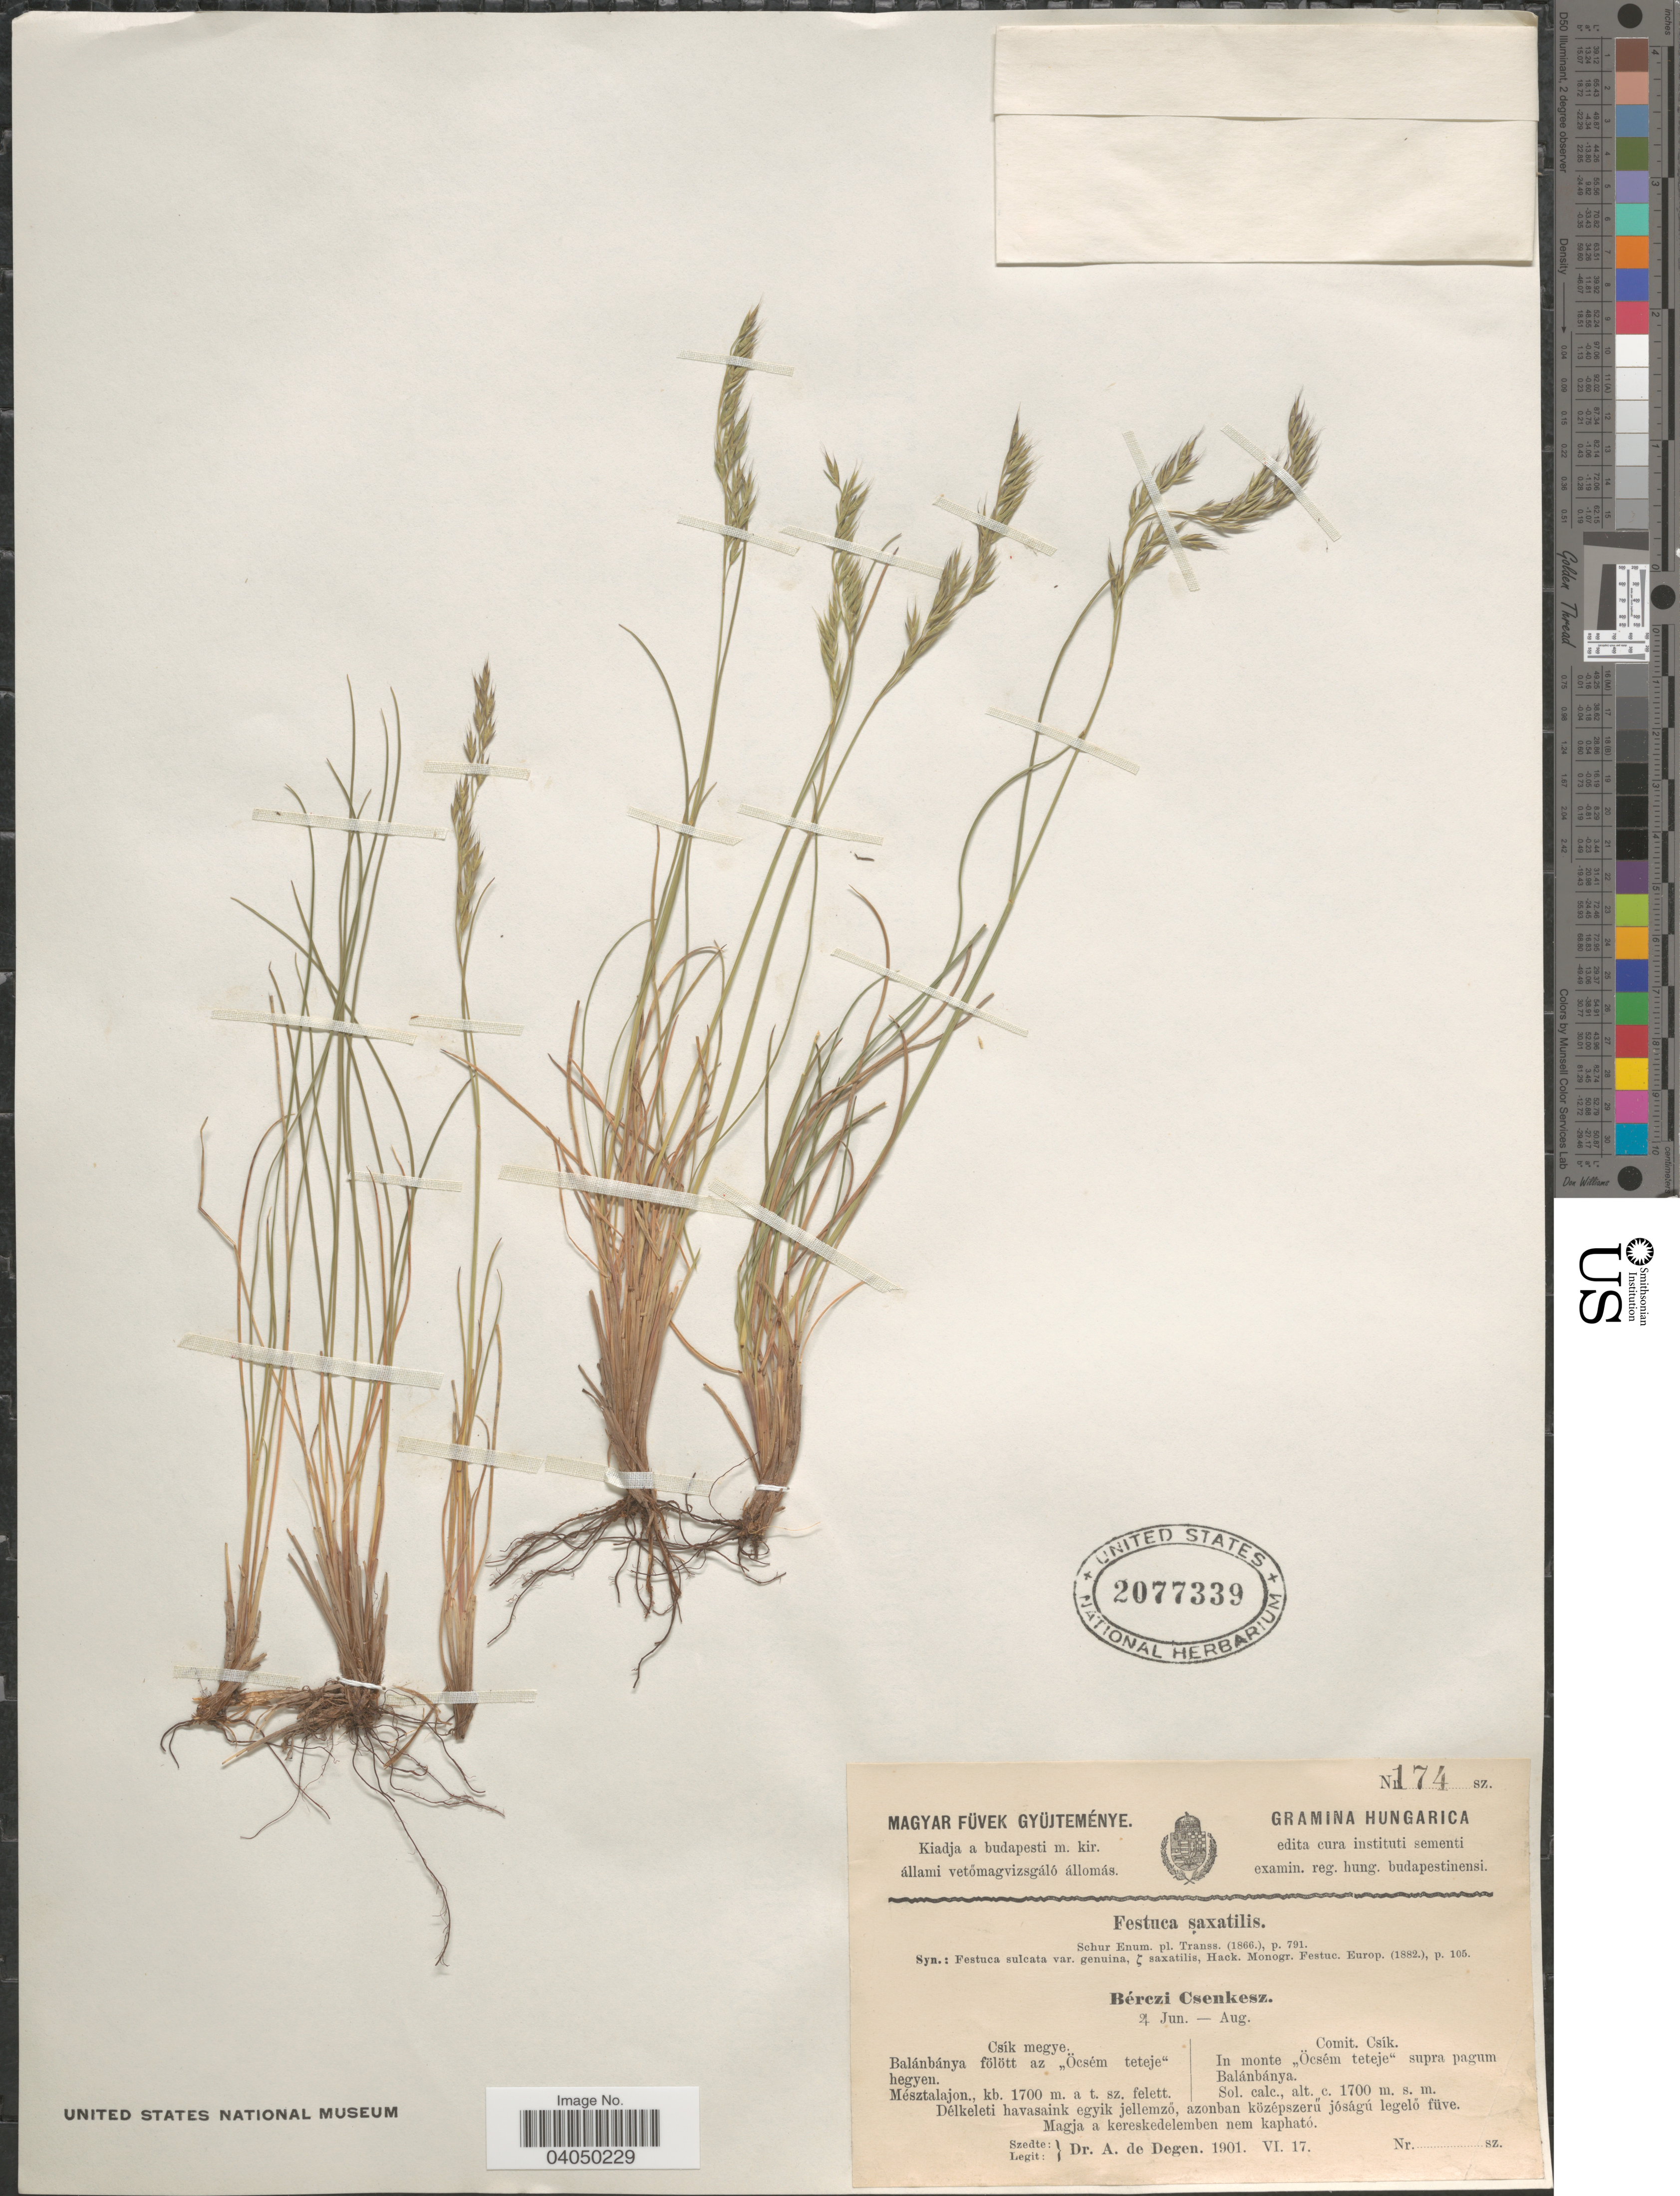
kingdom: Plantae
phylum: Tracheophyta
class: Liliopsida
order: Poales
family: Poaceae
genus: Festuca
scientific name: Festuca saxatilis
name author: Schur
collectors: A. Degen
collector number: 174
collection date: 1901-06-17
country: Romania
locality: Comit. Csík. In monte "Öcsém teteje" supra pagum Balánbánya.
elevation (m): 1700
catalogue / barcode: US 2077339